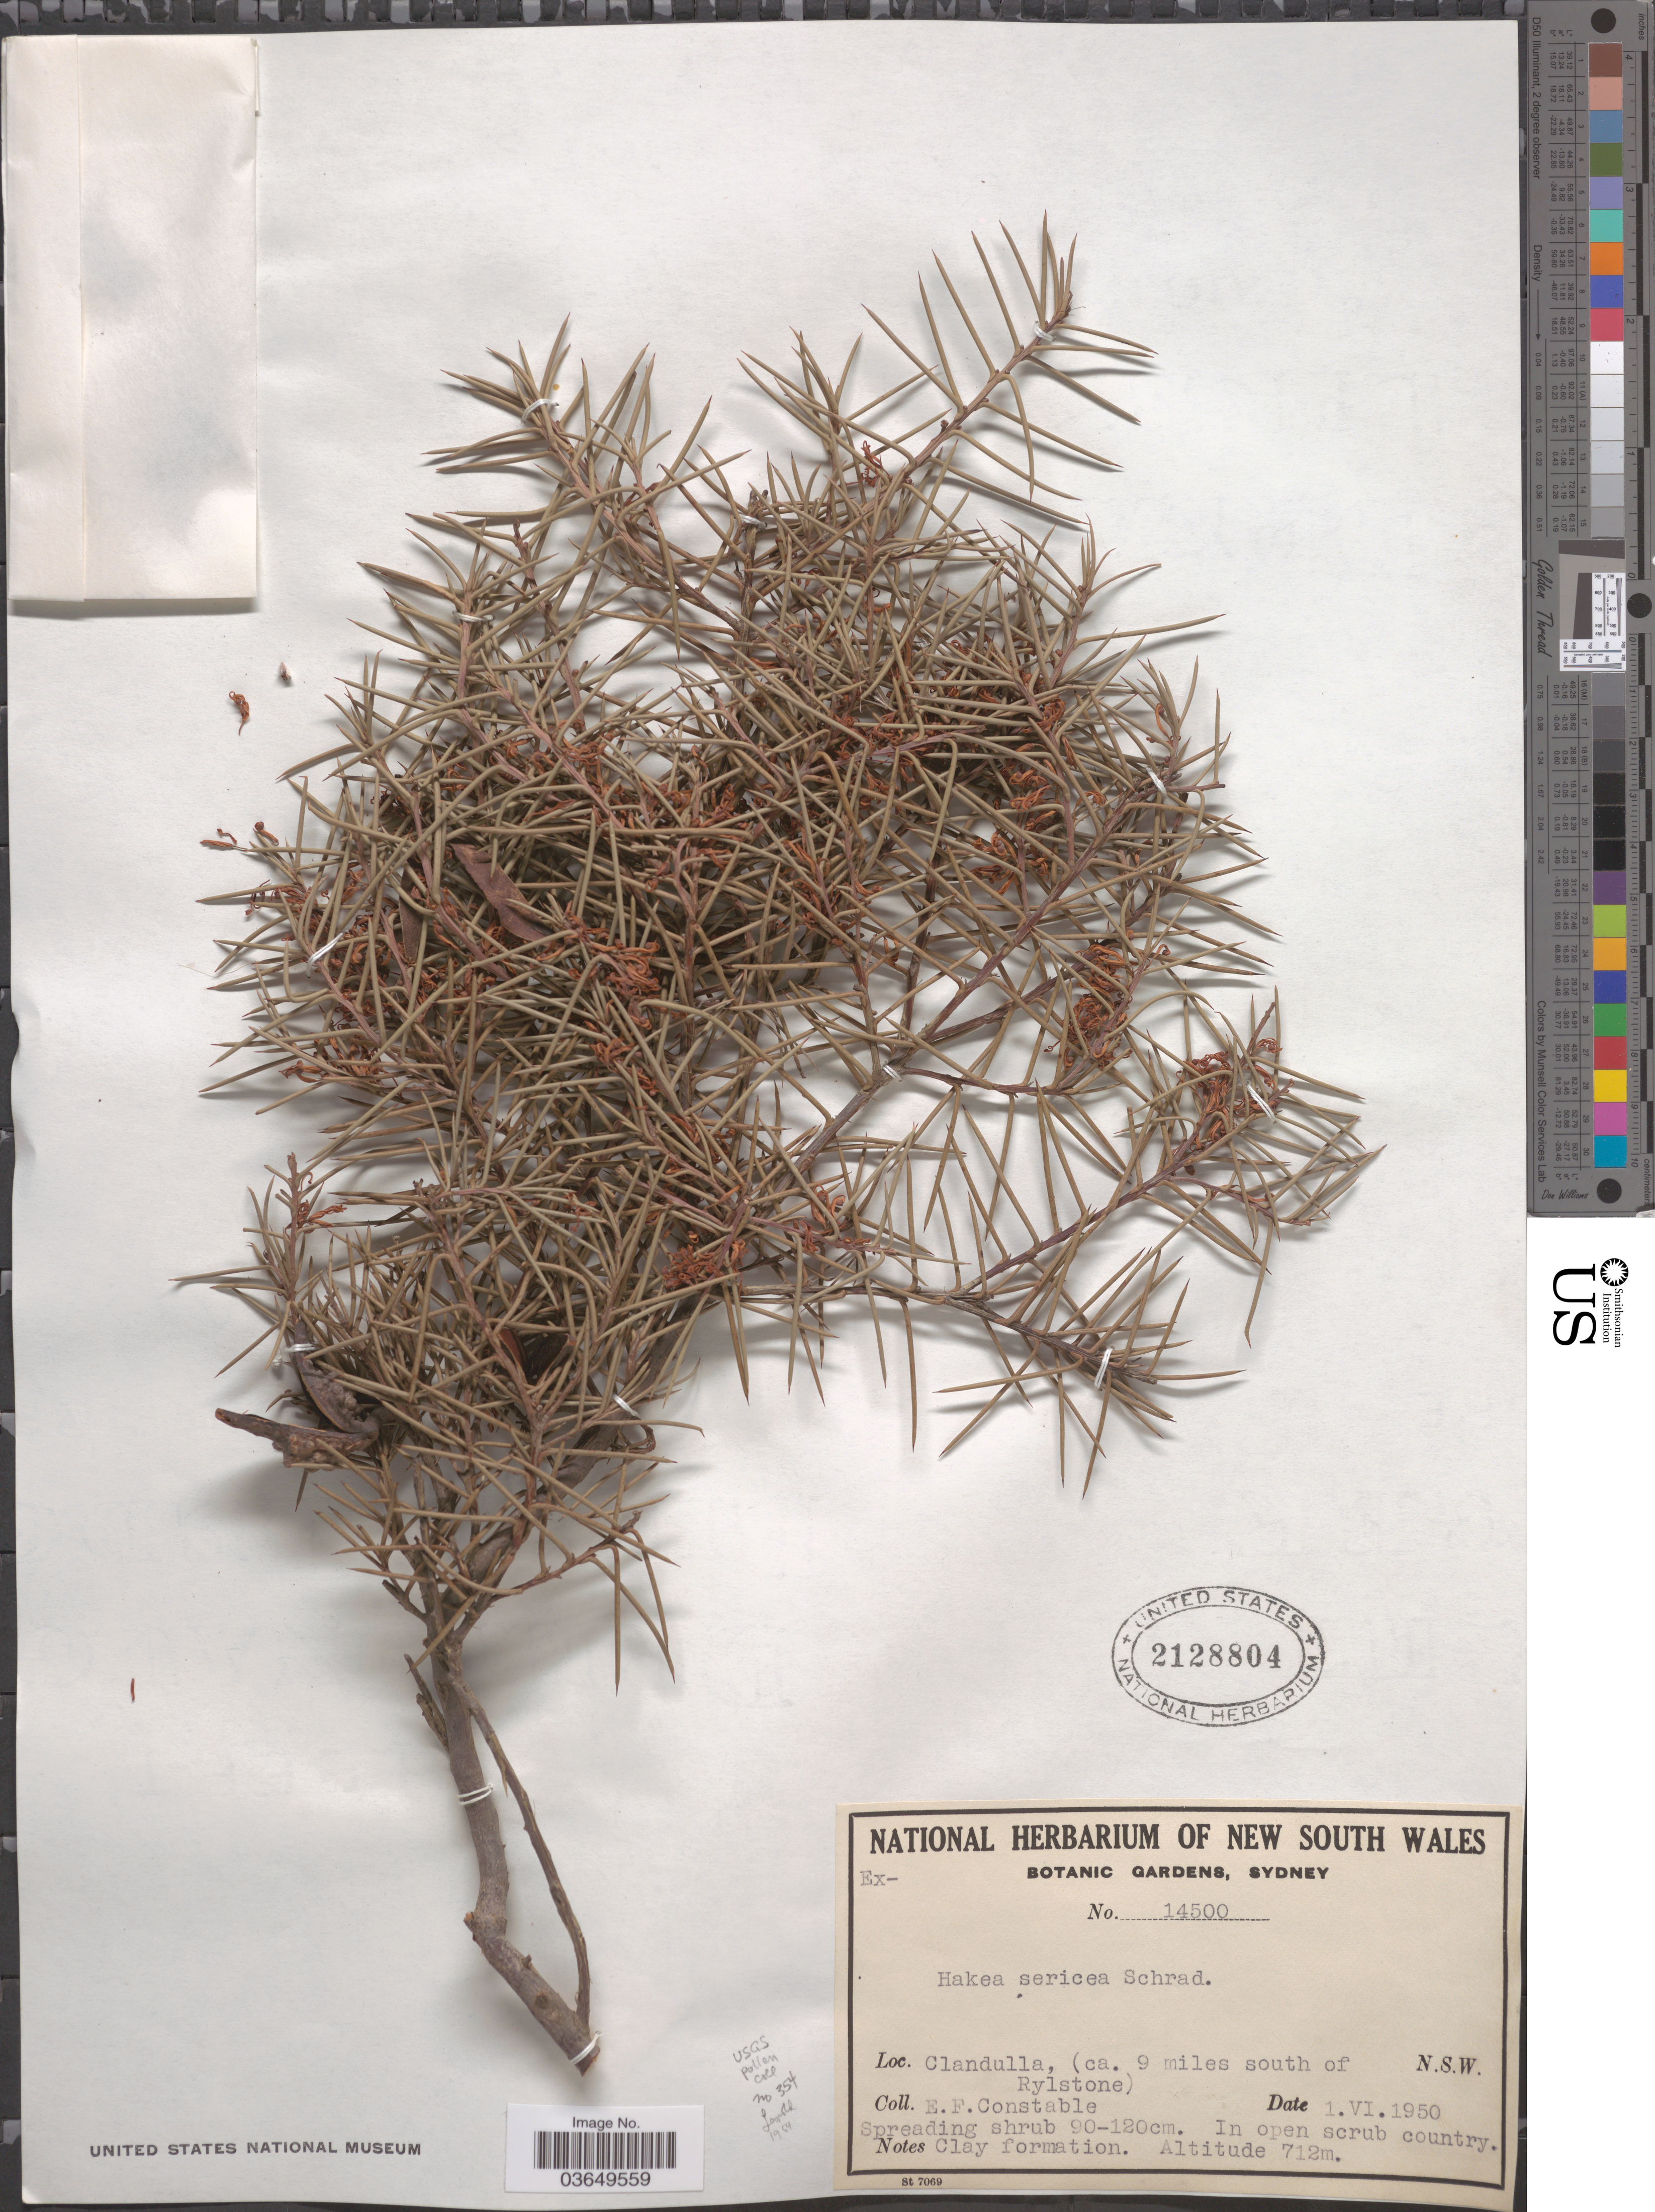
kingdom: Plantae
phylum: Tracheophyta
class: Magnoliopsida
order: Proteales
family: Proteaceae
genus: Hakea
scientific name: Hakea sericea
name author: Schrad. & J.C. Wendl.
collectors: E. F. Constable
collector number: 14500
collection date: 1950-06-01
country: Australia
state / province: New South Wales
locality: Clandulla, (ca. 9 miles south of Rylstone).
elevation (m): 712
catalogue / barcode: US 2128804